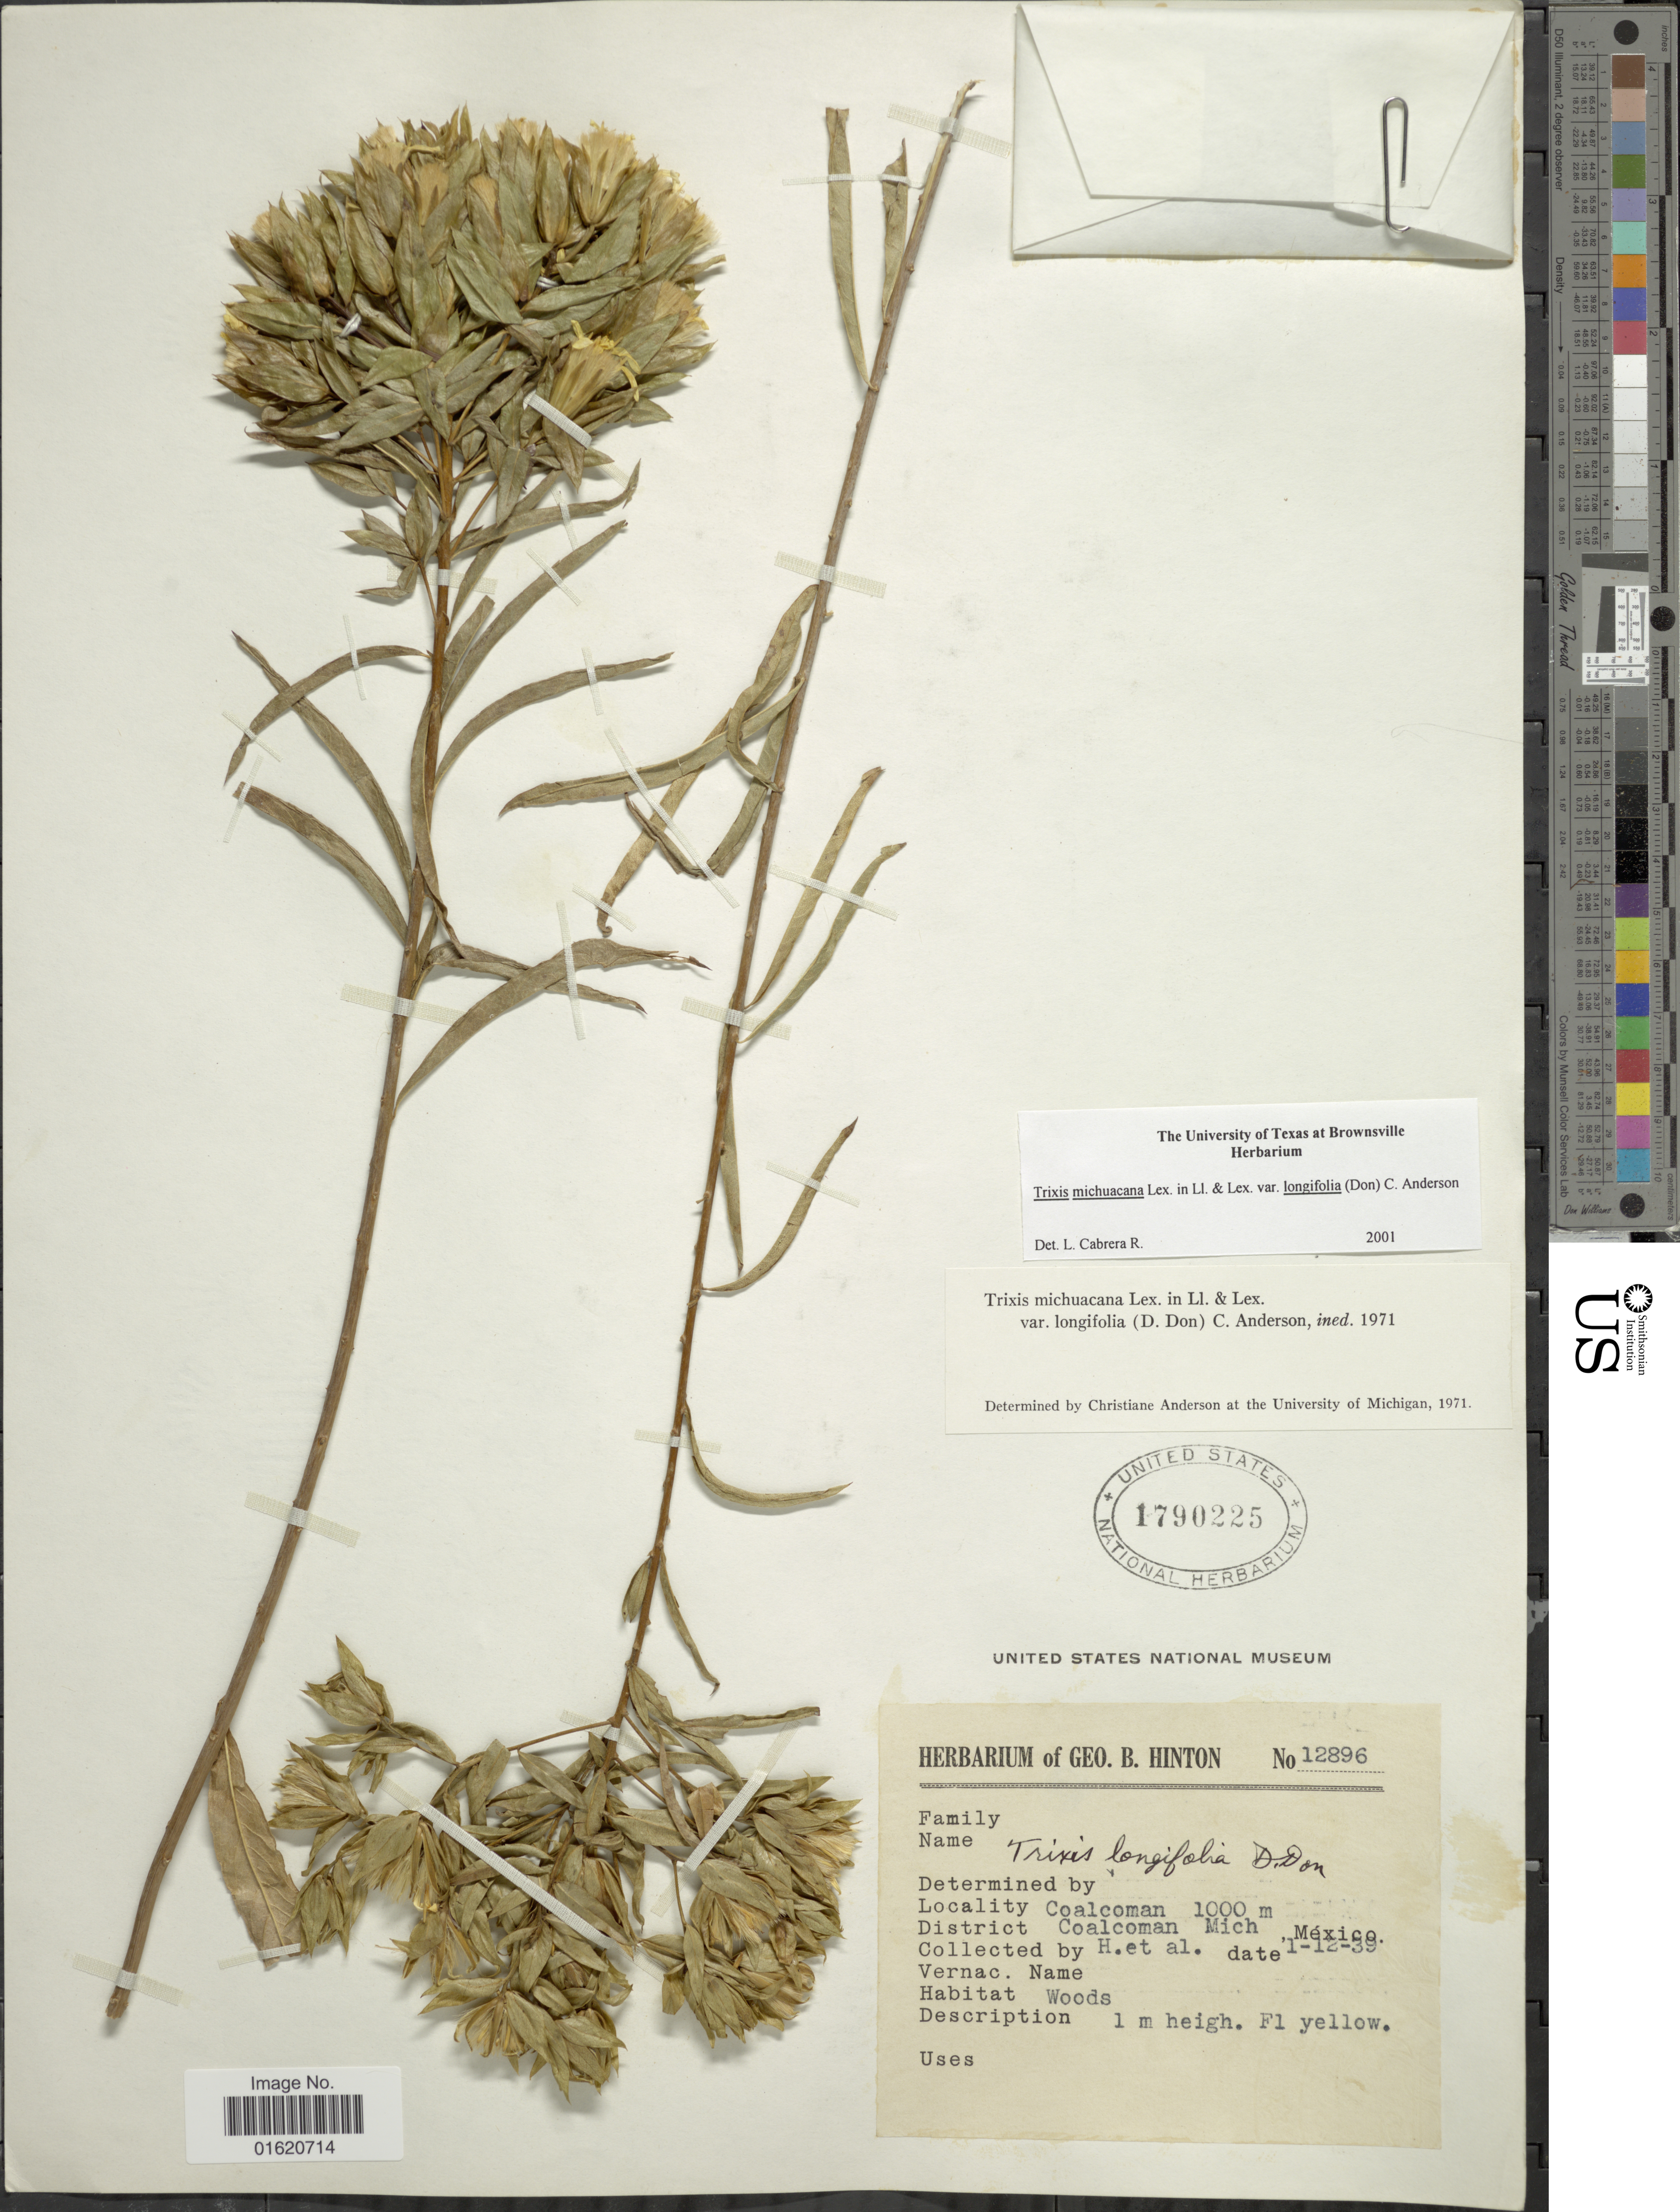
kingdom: Plantae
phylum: Tracheophyta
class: Magnoliopsida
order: Asterales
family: Asteraceae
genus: Trixis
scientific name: Trixis michuacana var. longifolia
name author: (D. Don) C.E. Anderson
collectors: G. B. Hinton & et al.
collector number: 12896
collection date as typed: Transcribed d/m/y: 1/12/39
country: Mexico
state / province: Michoacán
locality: Coalcoman, District Coalcoman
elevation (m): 1000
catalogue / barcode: US 1790225